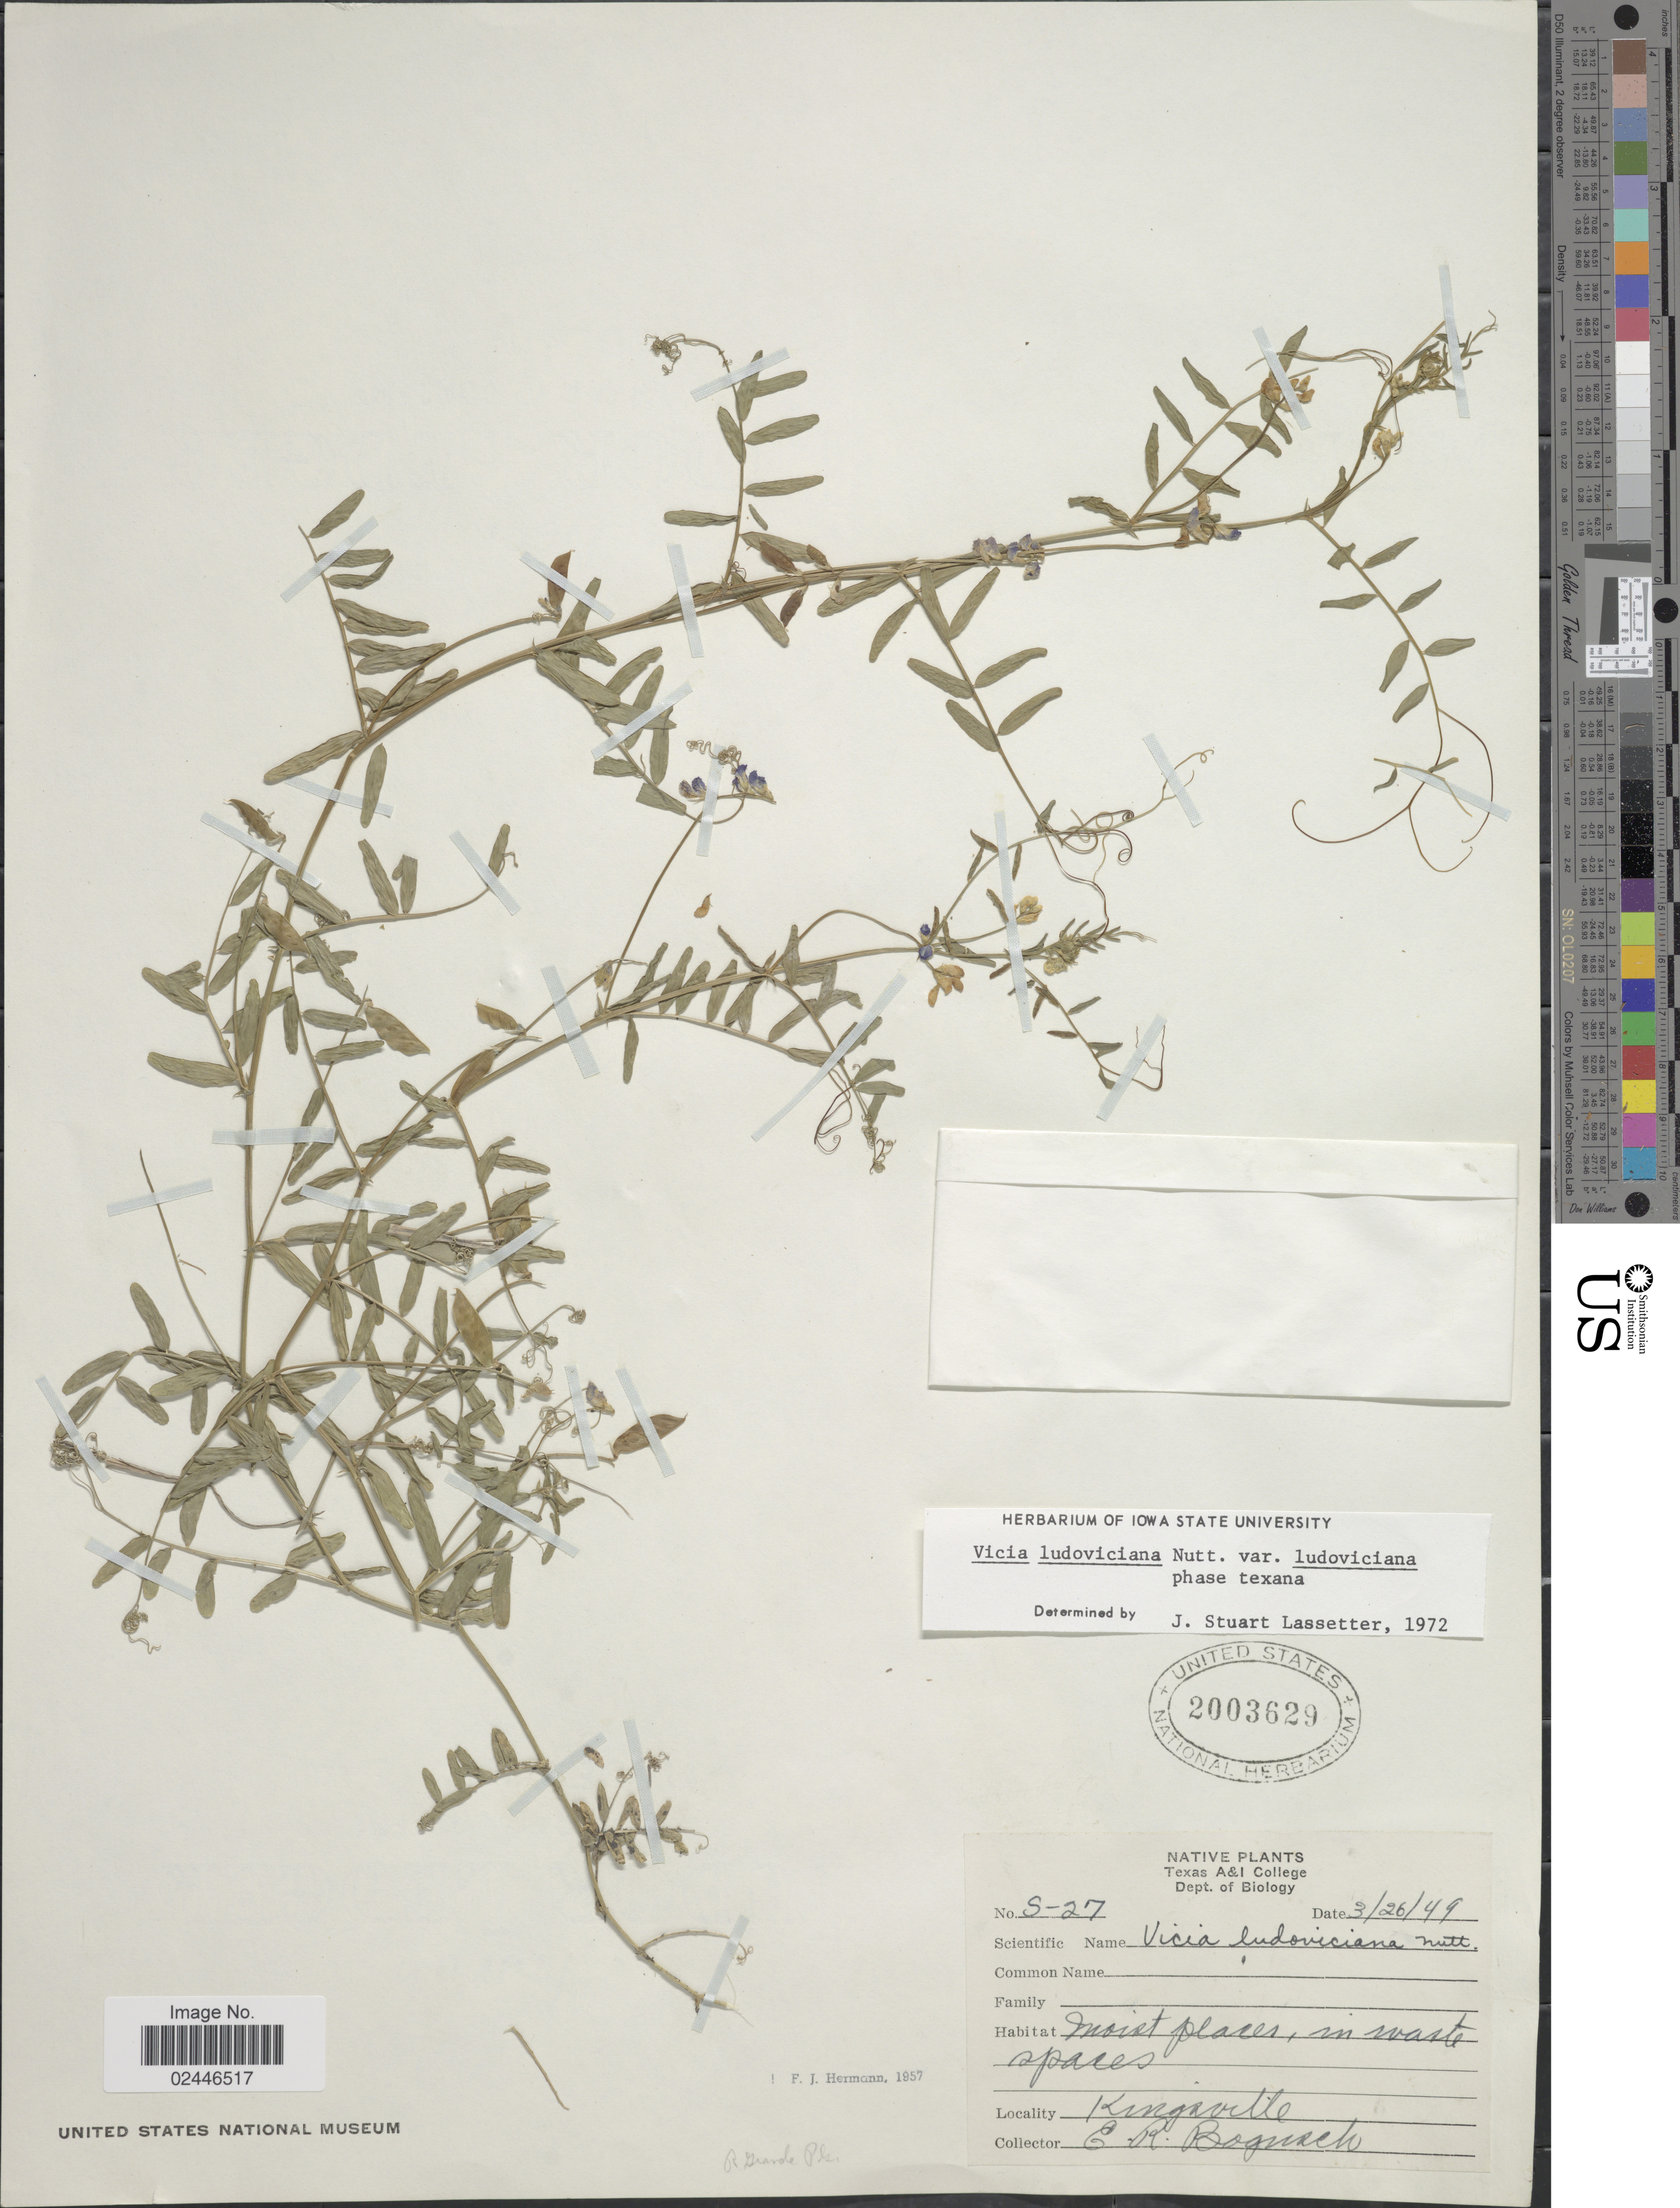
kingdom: Plantae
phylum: Tracheophyta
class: Magnoliopsida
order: Fabales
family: Fabaceae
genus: Vicia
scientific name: Vicia ludoviciana var. ludoviciana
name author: Nutt. ex Torr. & A. Gray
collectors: E. Bogusch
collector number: S-27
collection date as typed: Transcribed d/m/y: 26/3/49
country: United States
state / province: Texas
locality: Kingsville, R. Grande Pls.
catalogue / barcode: US 2003629